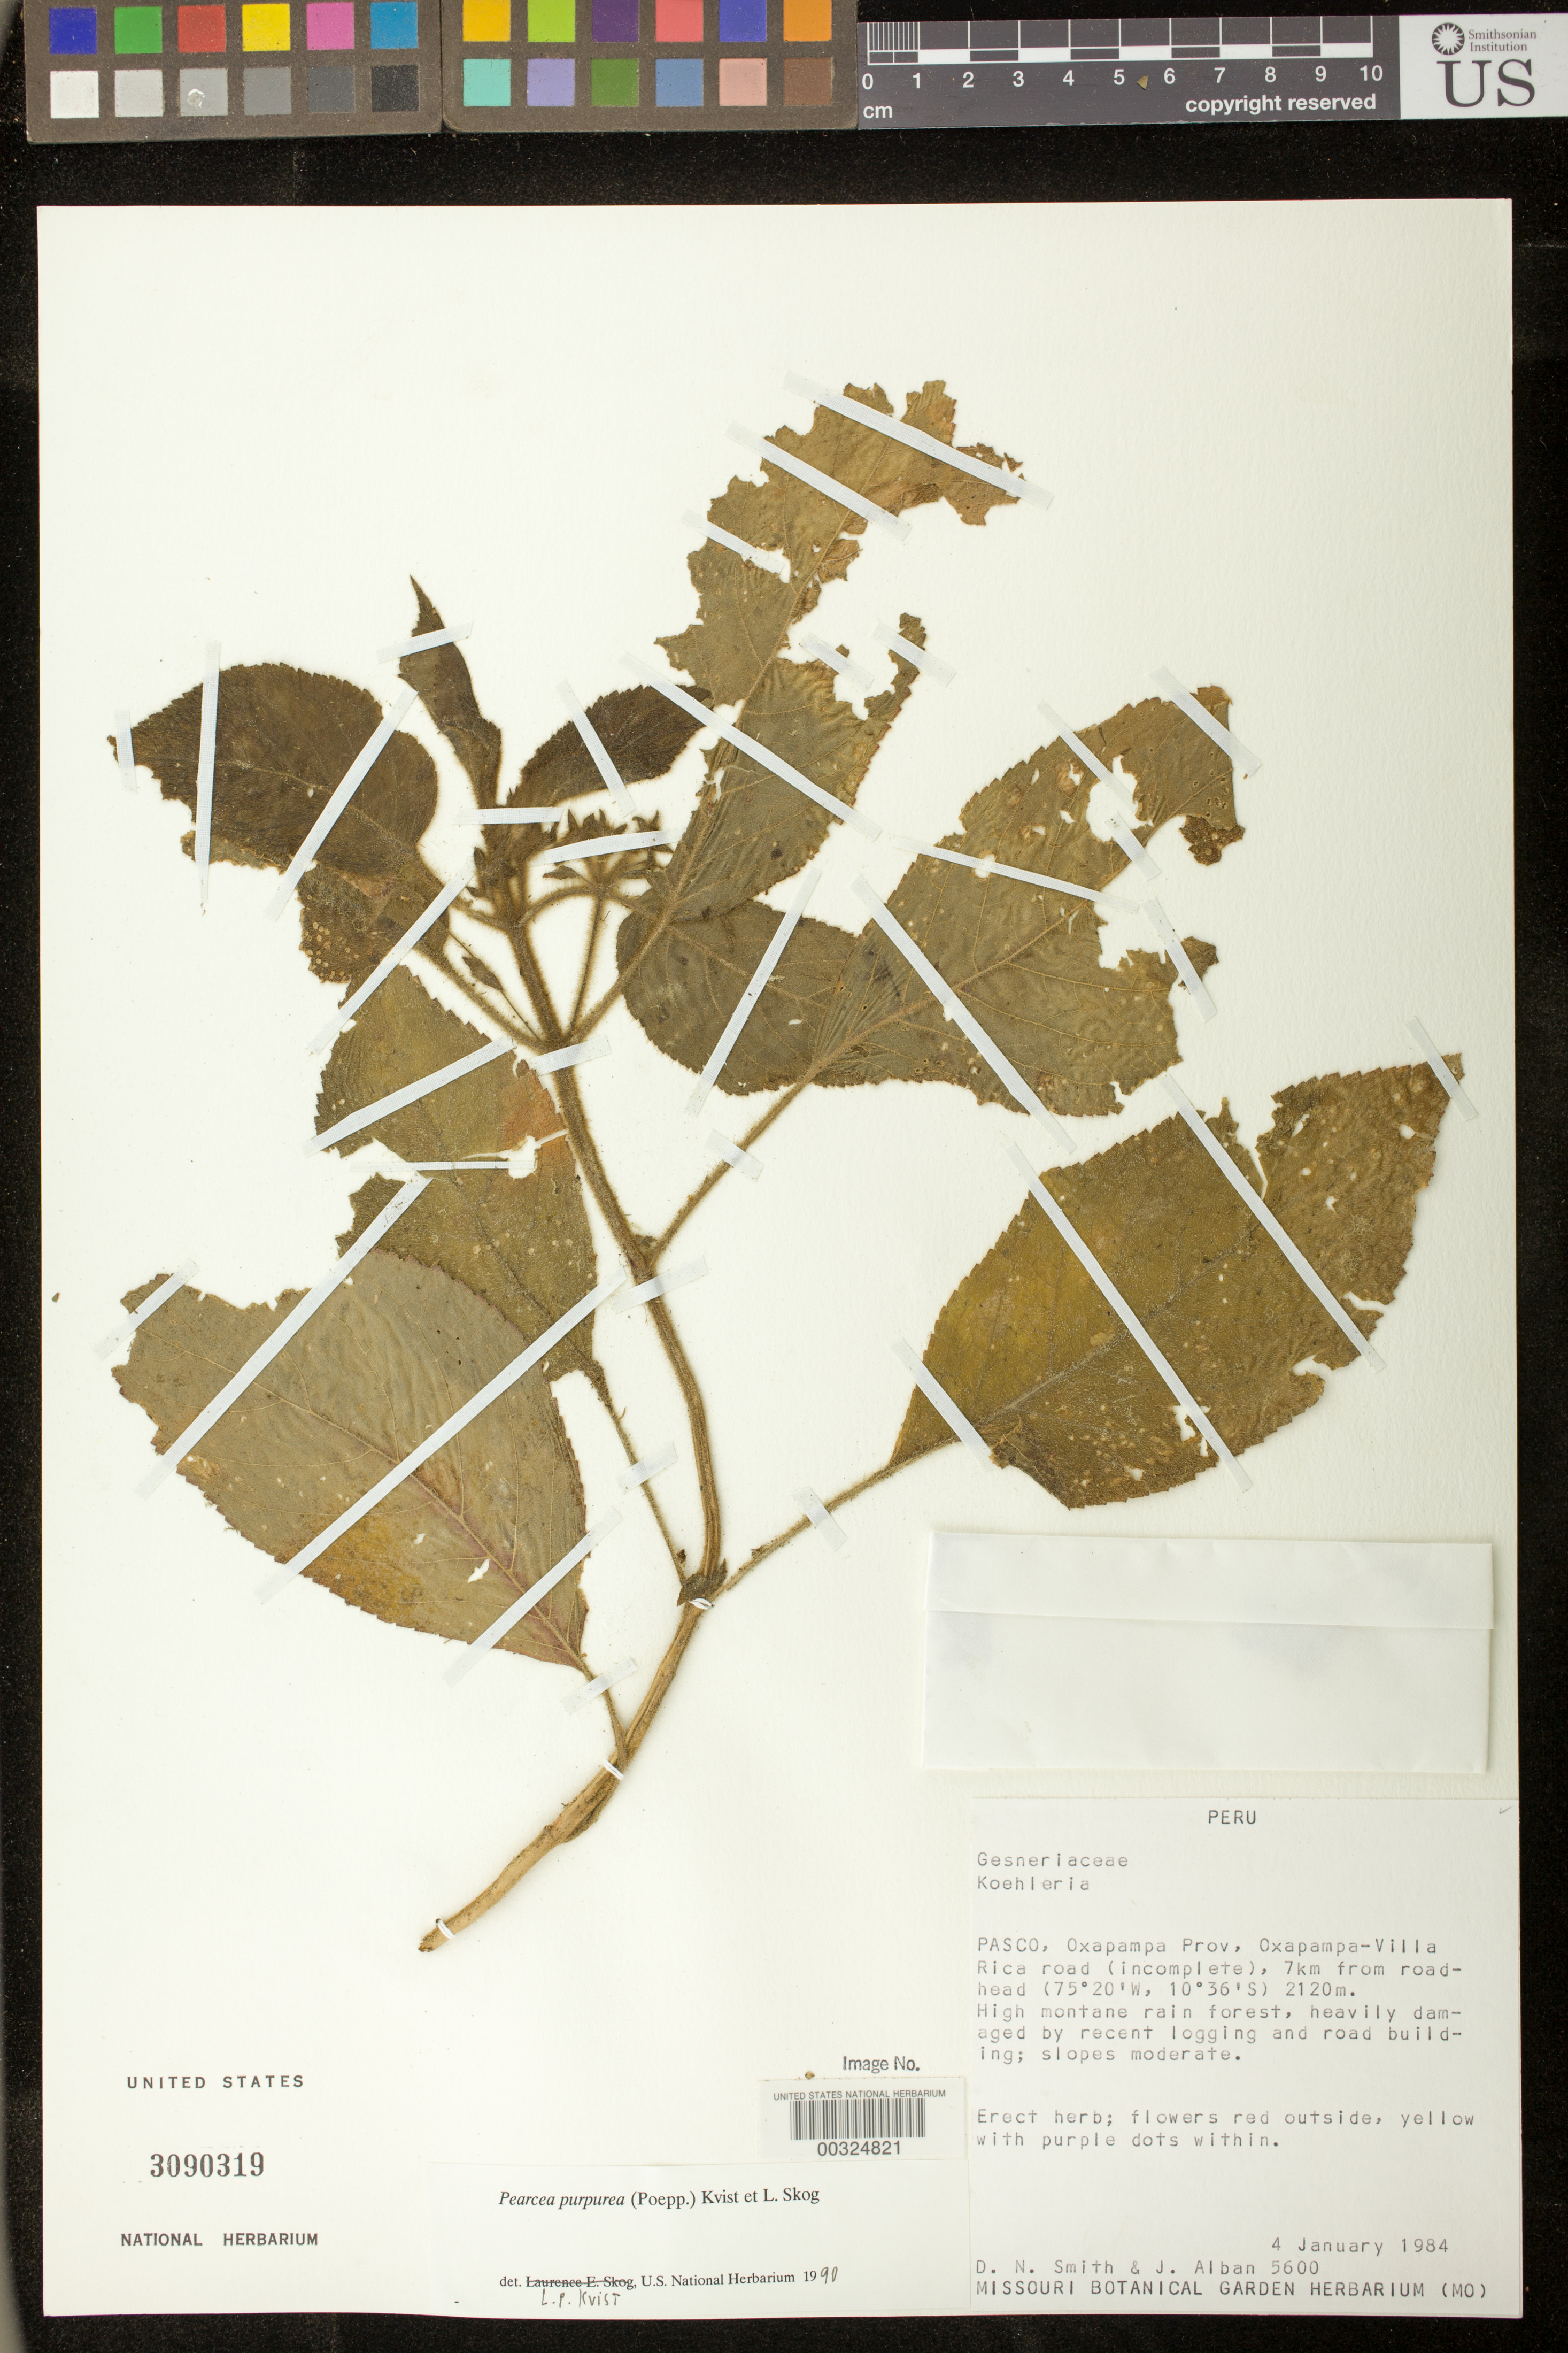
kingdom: Plantae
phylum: Tracheophyta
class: Magnoliopsida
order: Lamiales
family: Gesneriaceae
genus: Pearcea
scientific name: Pearcea purpurea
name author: (Poepp.) L.P. Kvist & L.E. Skog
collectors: D. Smith & J. Alban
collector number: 5600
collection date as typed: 04 Jan 1984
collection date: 1984-01-04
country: Peru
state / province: Pasco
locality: Prov. Oxapampa; Oxapampa - Villa Rica road (incomplete), 7 km from roadhead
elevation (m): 2120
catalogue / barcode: US 3090319